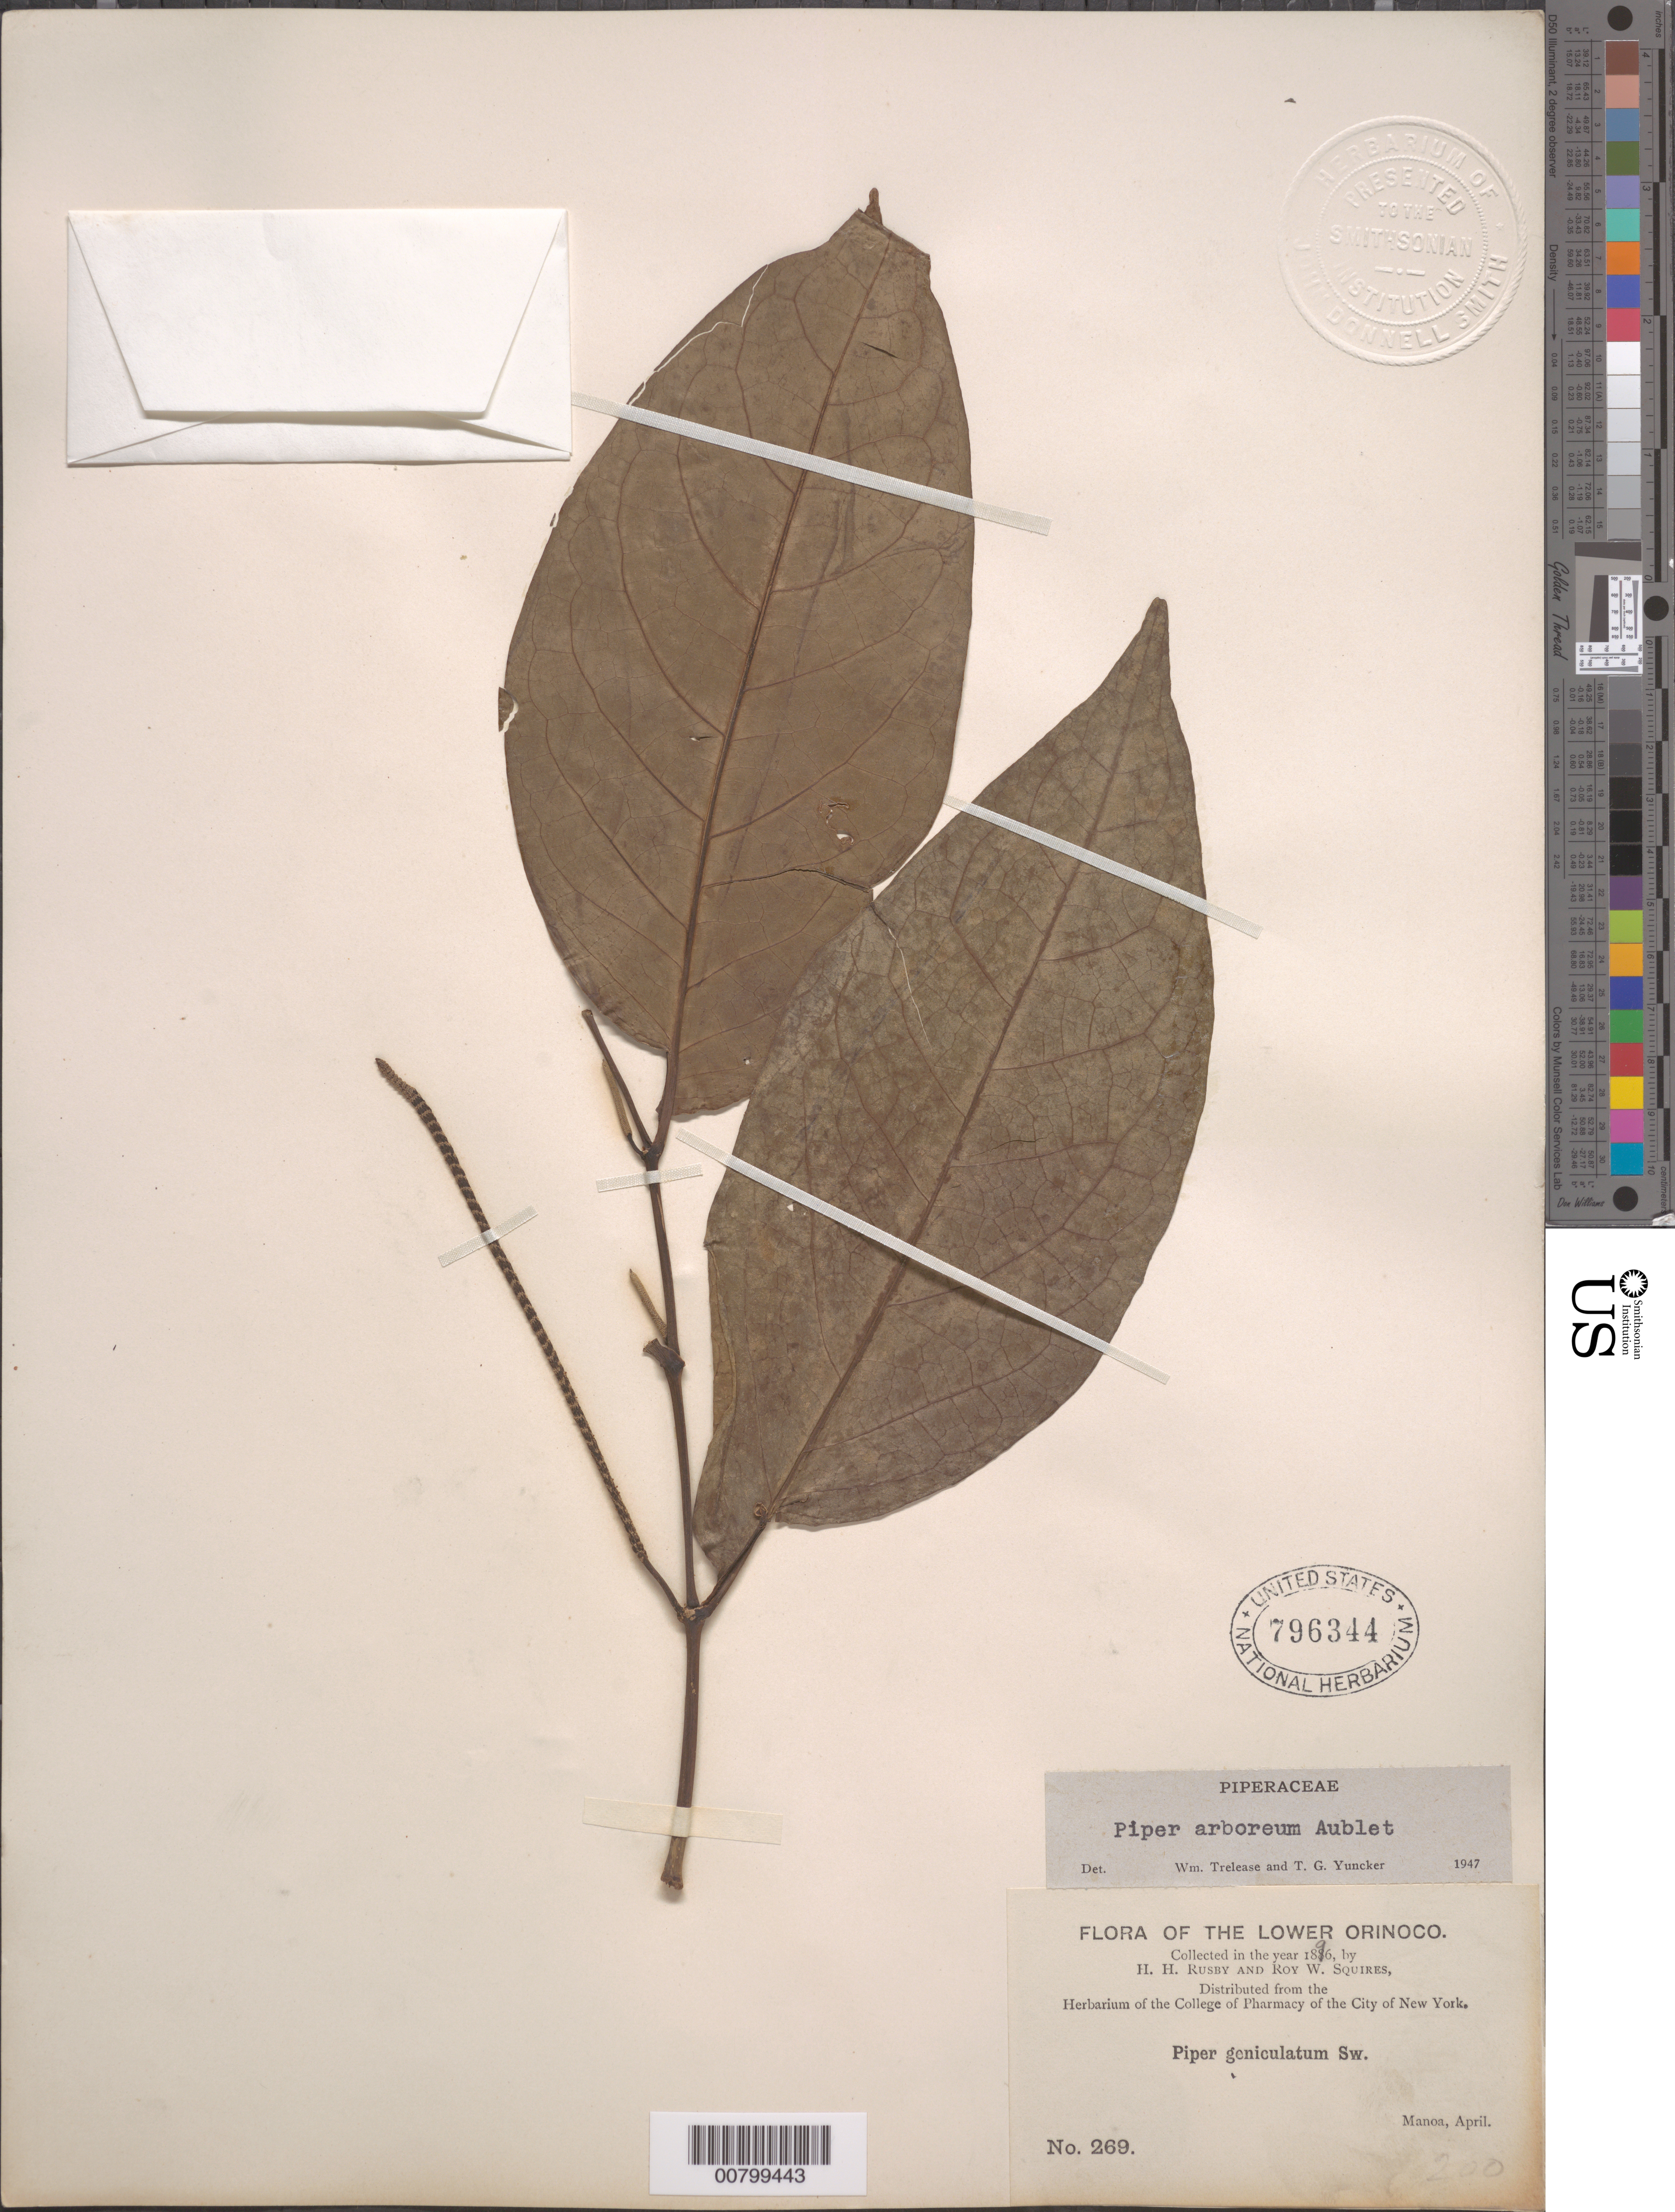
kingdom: Plantae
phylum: Tracheophyta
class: Magnoliopsida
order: Piperales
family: Piperaceae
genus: Piper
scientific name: Piper arboreum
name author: Aubl.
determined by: Trelease, W.; Yuncker, T. G.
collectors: H. H. Rusby & R. Squires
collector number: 269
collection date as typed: April 1896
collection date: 1896-04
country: Venezuela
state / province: Delta Amacuro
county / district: Antonio Díaz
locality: Lower Orinoco, Manoa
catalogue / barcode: US 796344